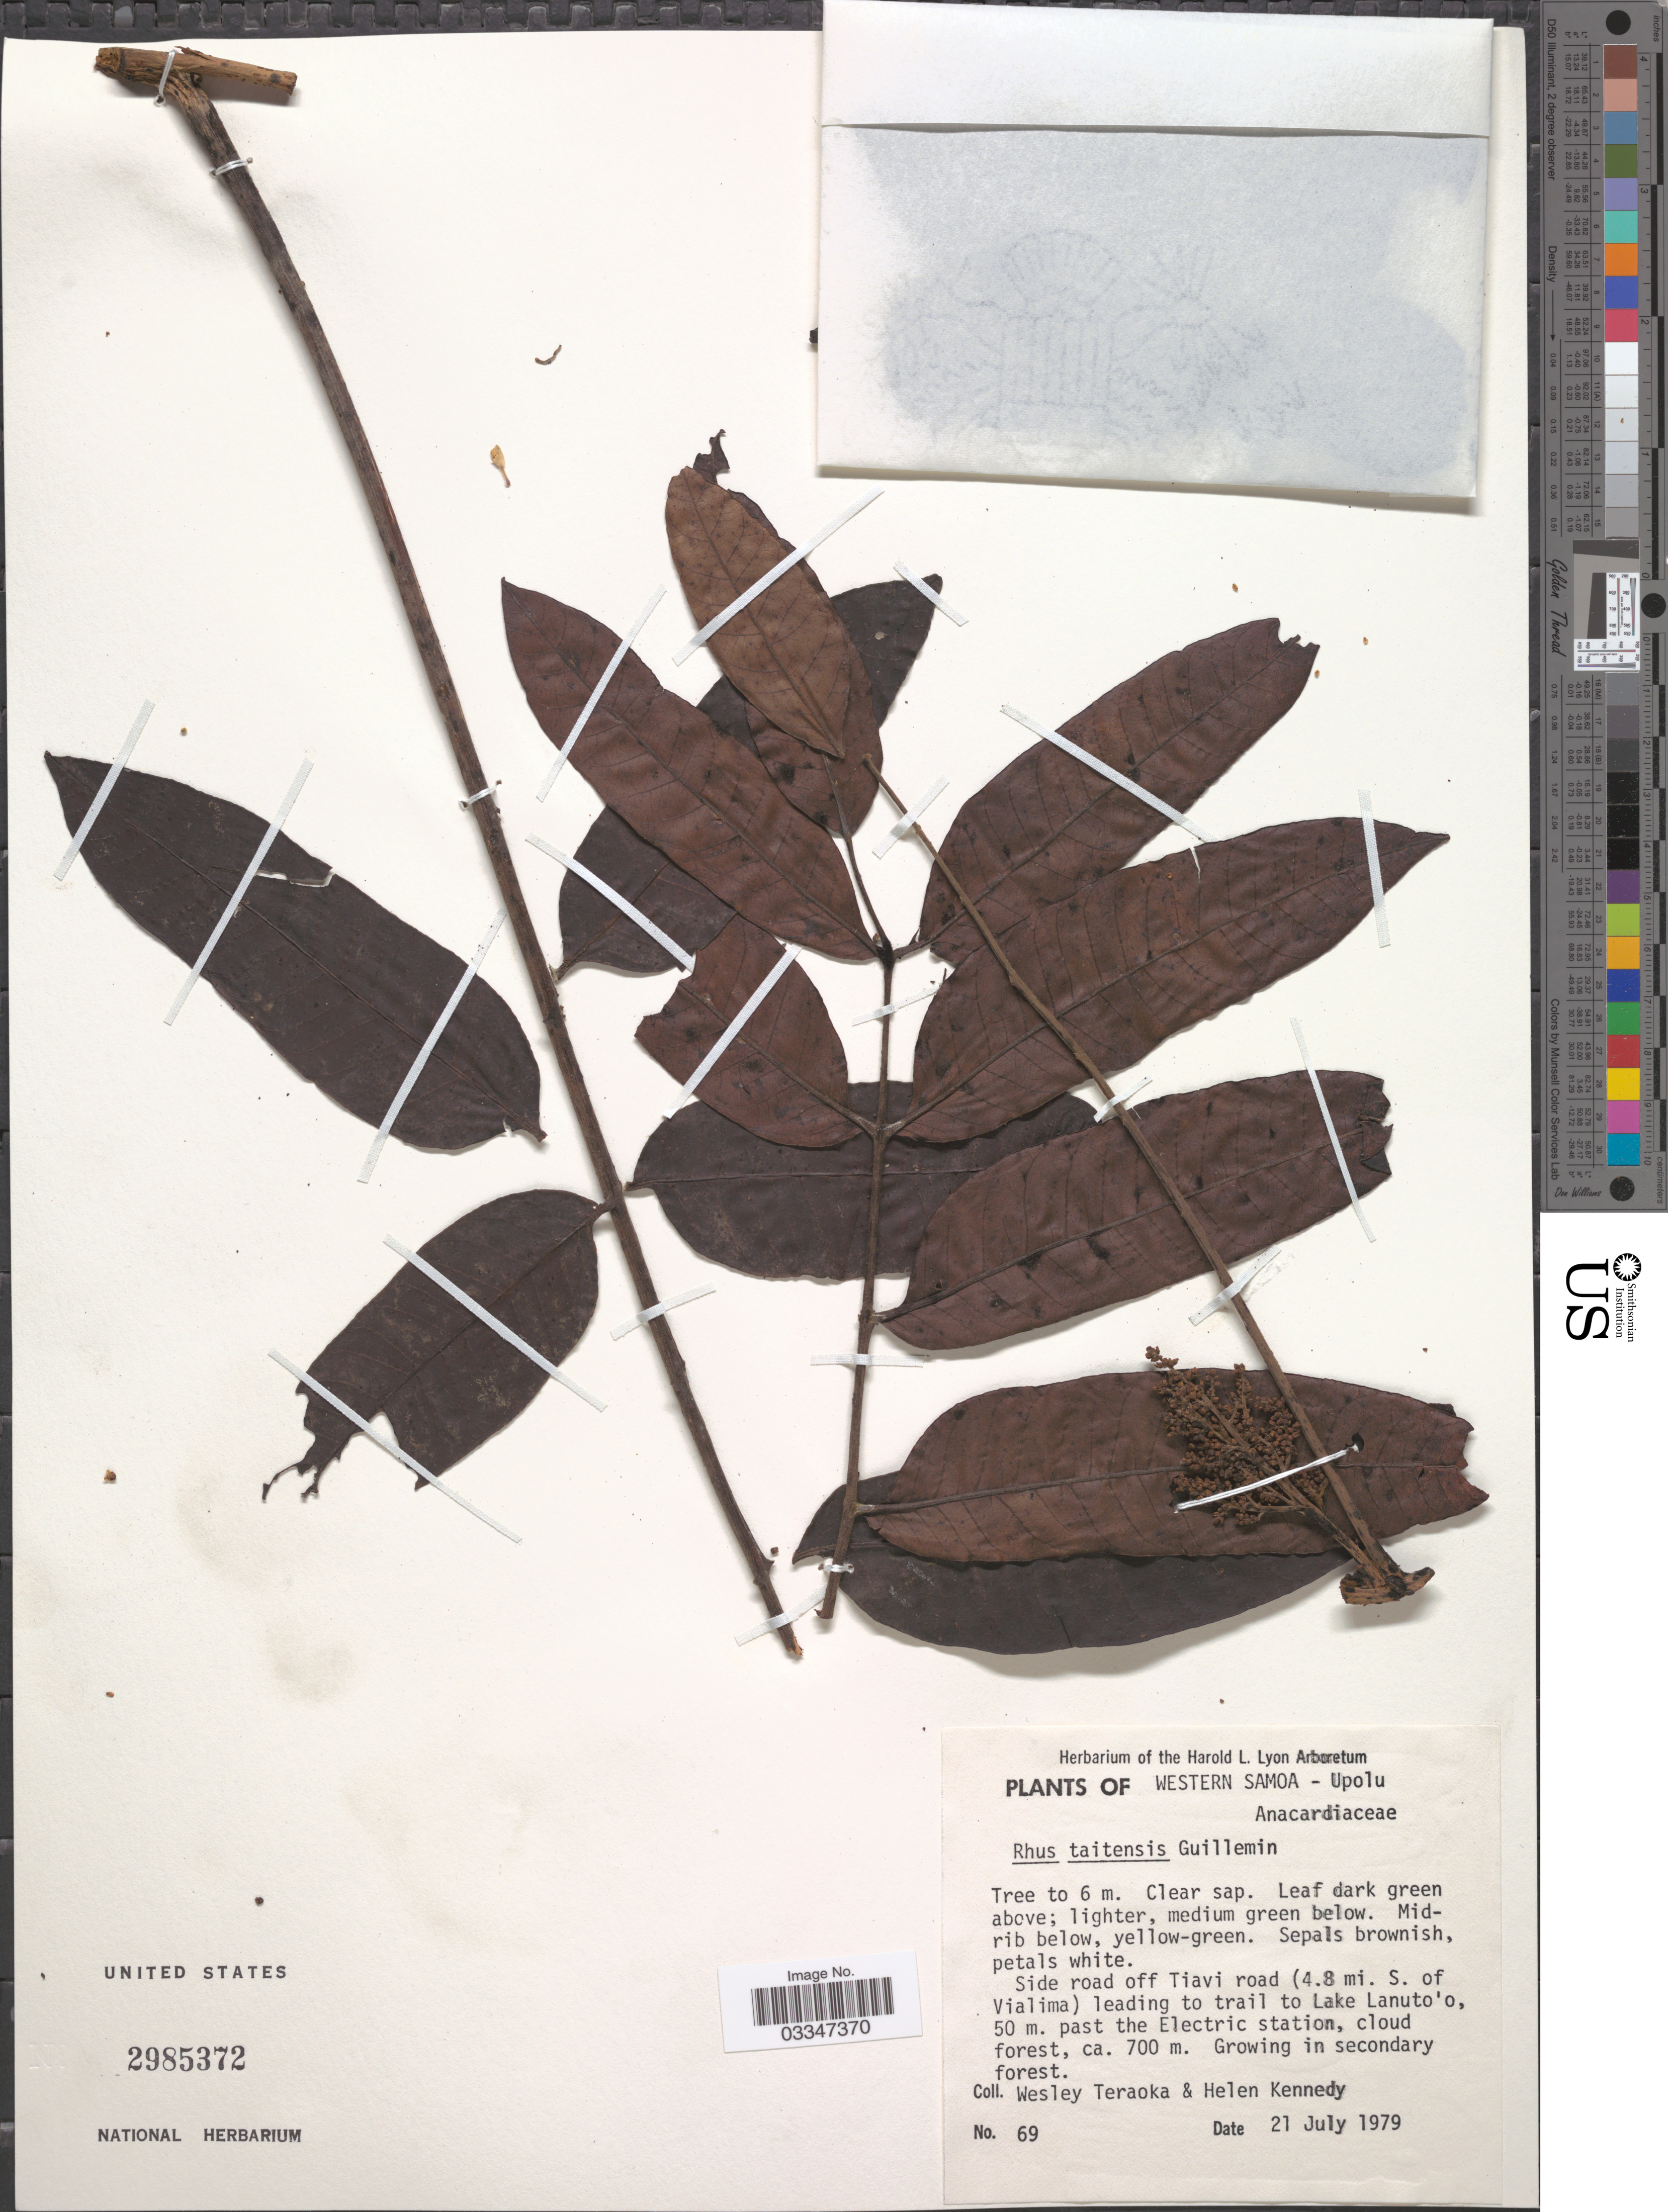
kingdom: Plantae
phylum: Tracheophyta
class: Magnoliopsida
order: Sapindales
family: Anacardiaceae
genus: Rhus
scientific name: Rhus taitensis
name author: Guill.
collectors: W. Teraoka & H. Kennedy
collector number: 69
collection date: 1979-07-21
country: Samoa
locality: Upolu. Side road off Tiavi road (4.8 mi. S. of Vialima) leading to trail to Lake Lanuto'o, 50 m. past the Electric station.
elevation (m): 700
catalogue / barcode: US 2985372